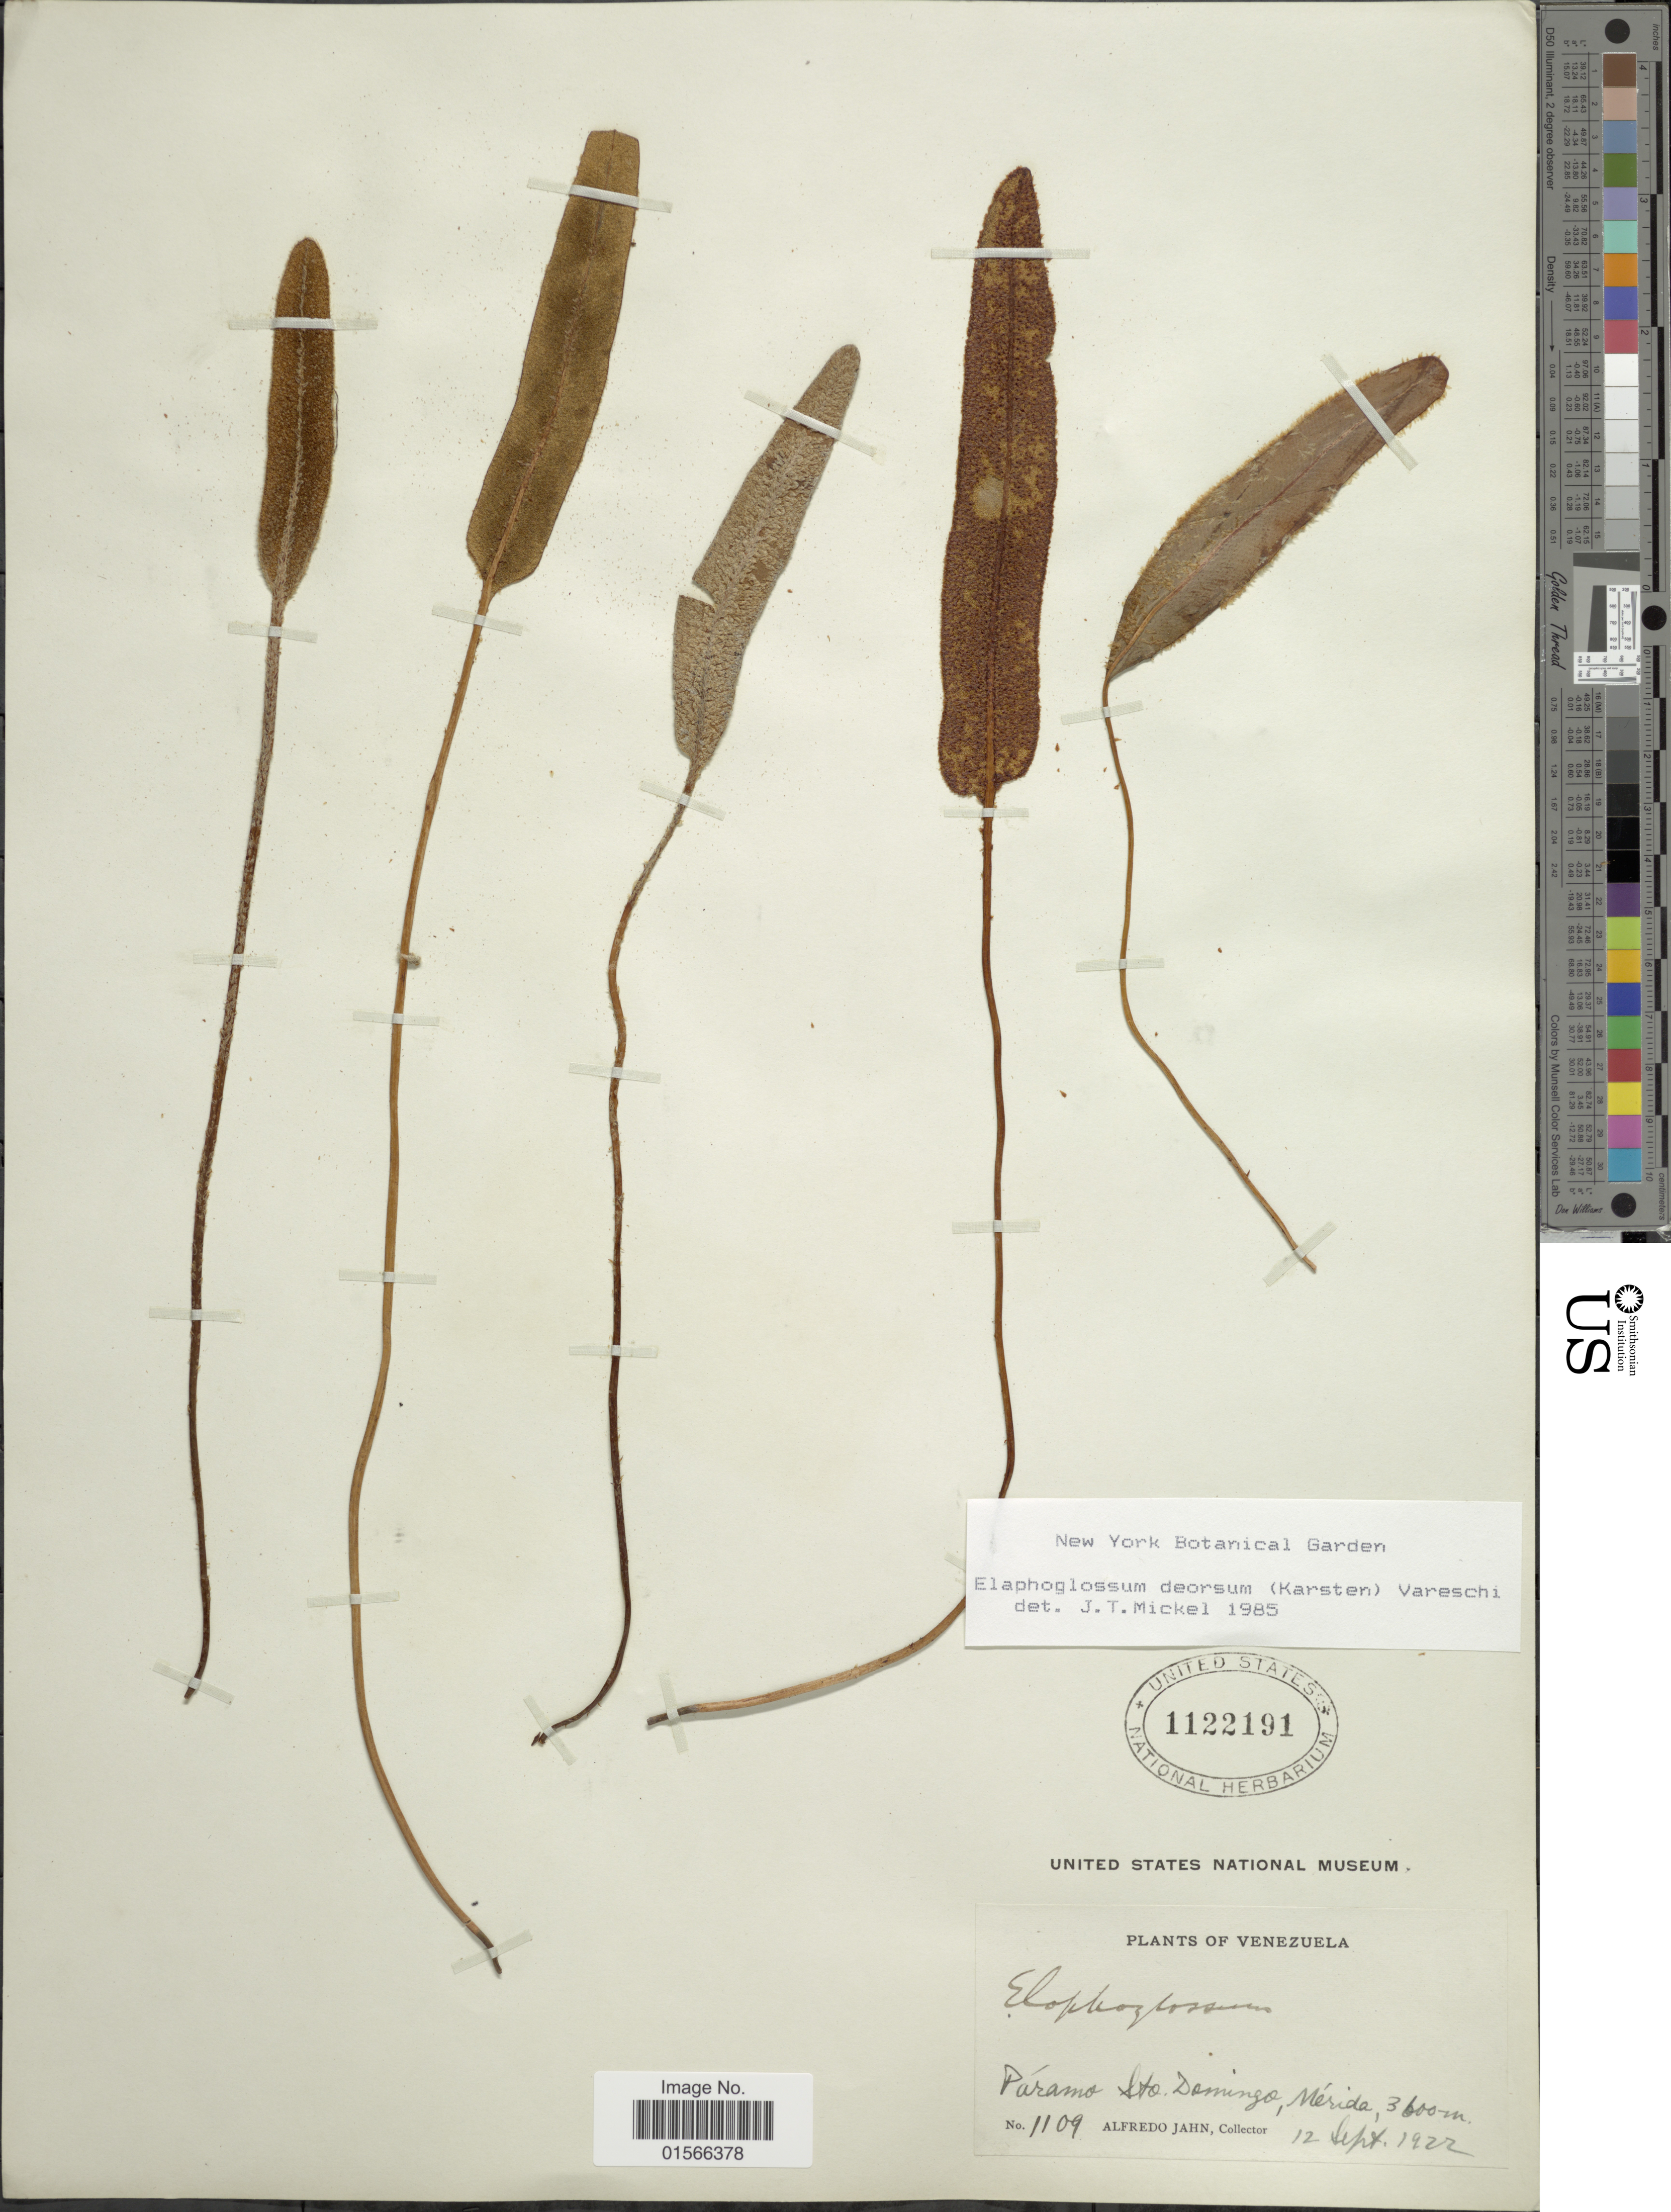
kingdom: Plantae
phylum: Tracheophyta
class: Polypodiopsida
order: Polypodiales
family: Dryopteridaceae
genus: Elaphoglossum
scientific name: Elaphoglossum deorsum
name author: (H. Karst.) Vareschi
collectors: A. Jahn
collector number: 1109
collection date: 1922-09-12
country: Venezuela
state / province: Mérida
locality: Páramo, Sto Domingo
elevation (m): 3600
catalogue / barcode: US 1122191